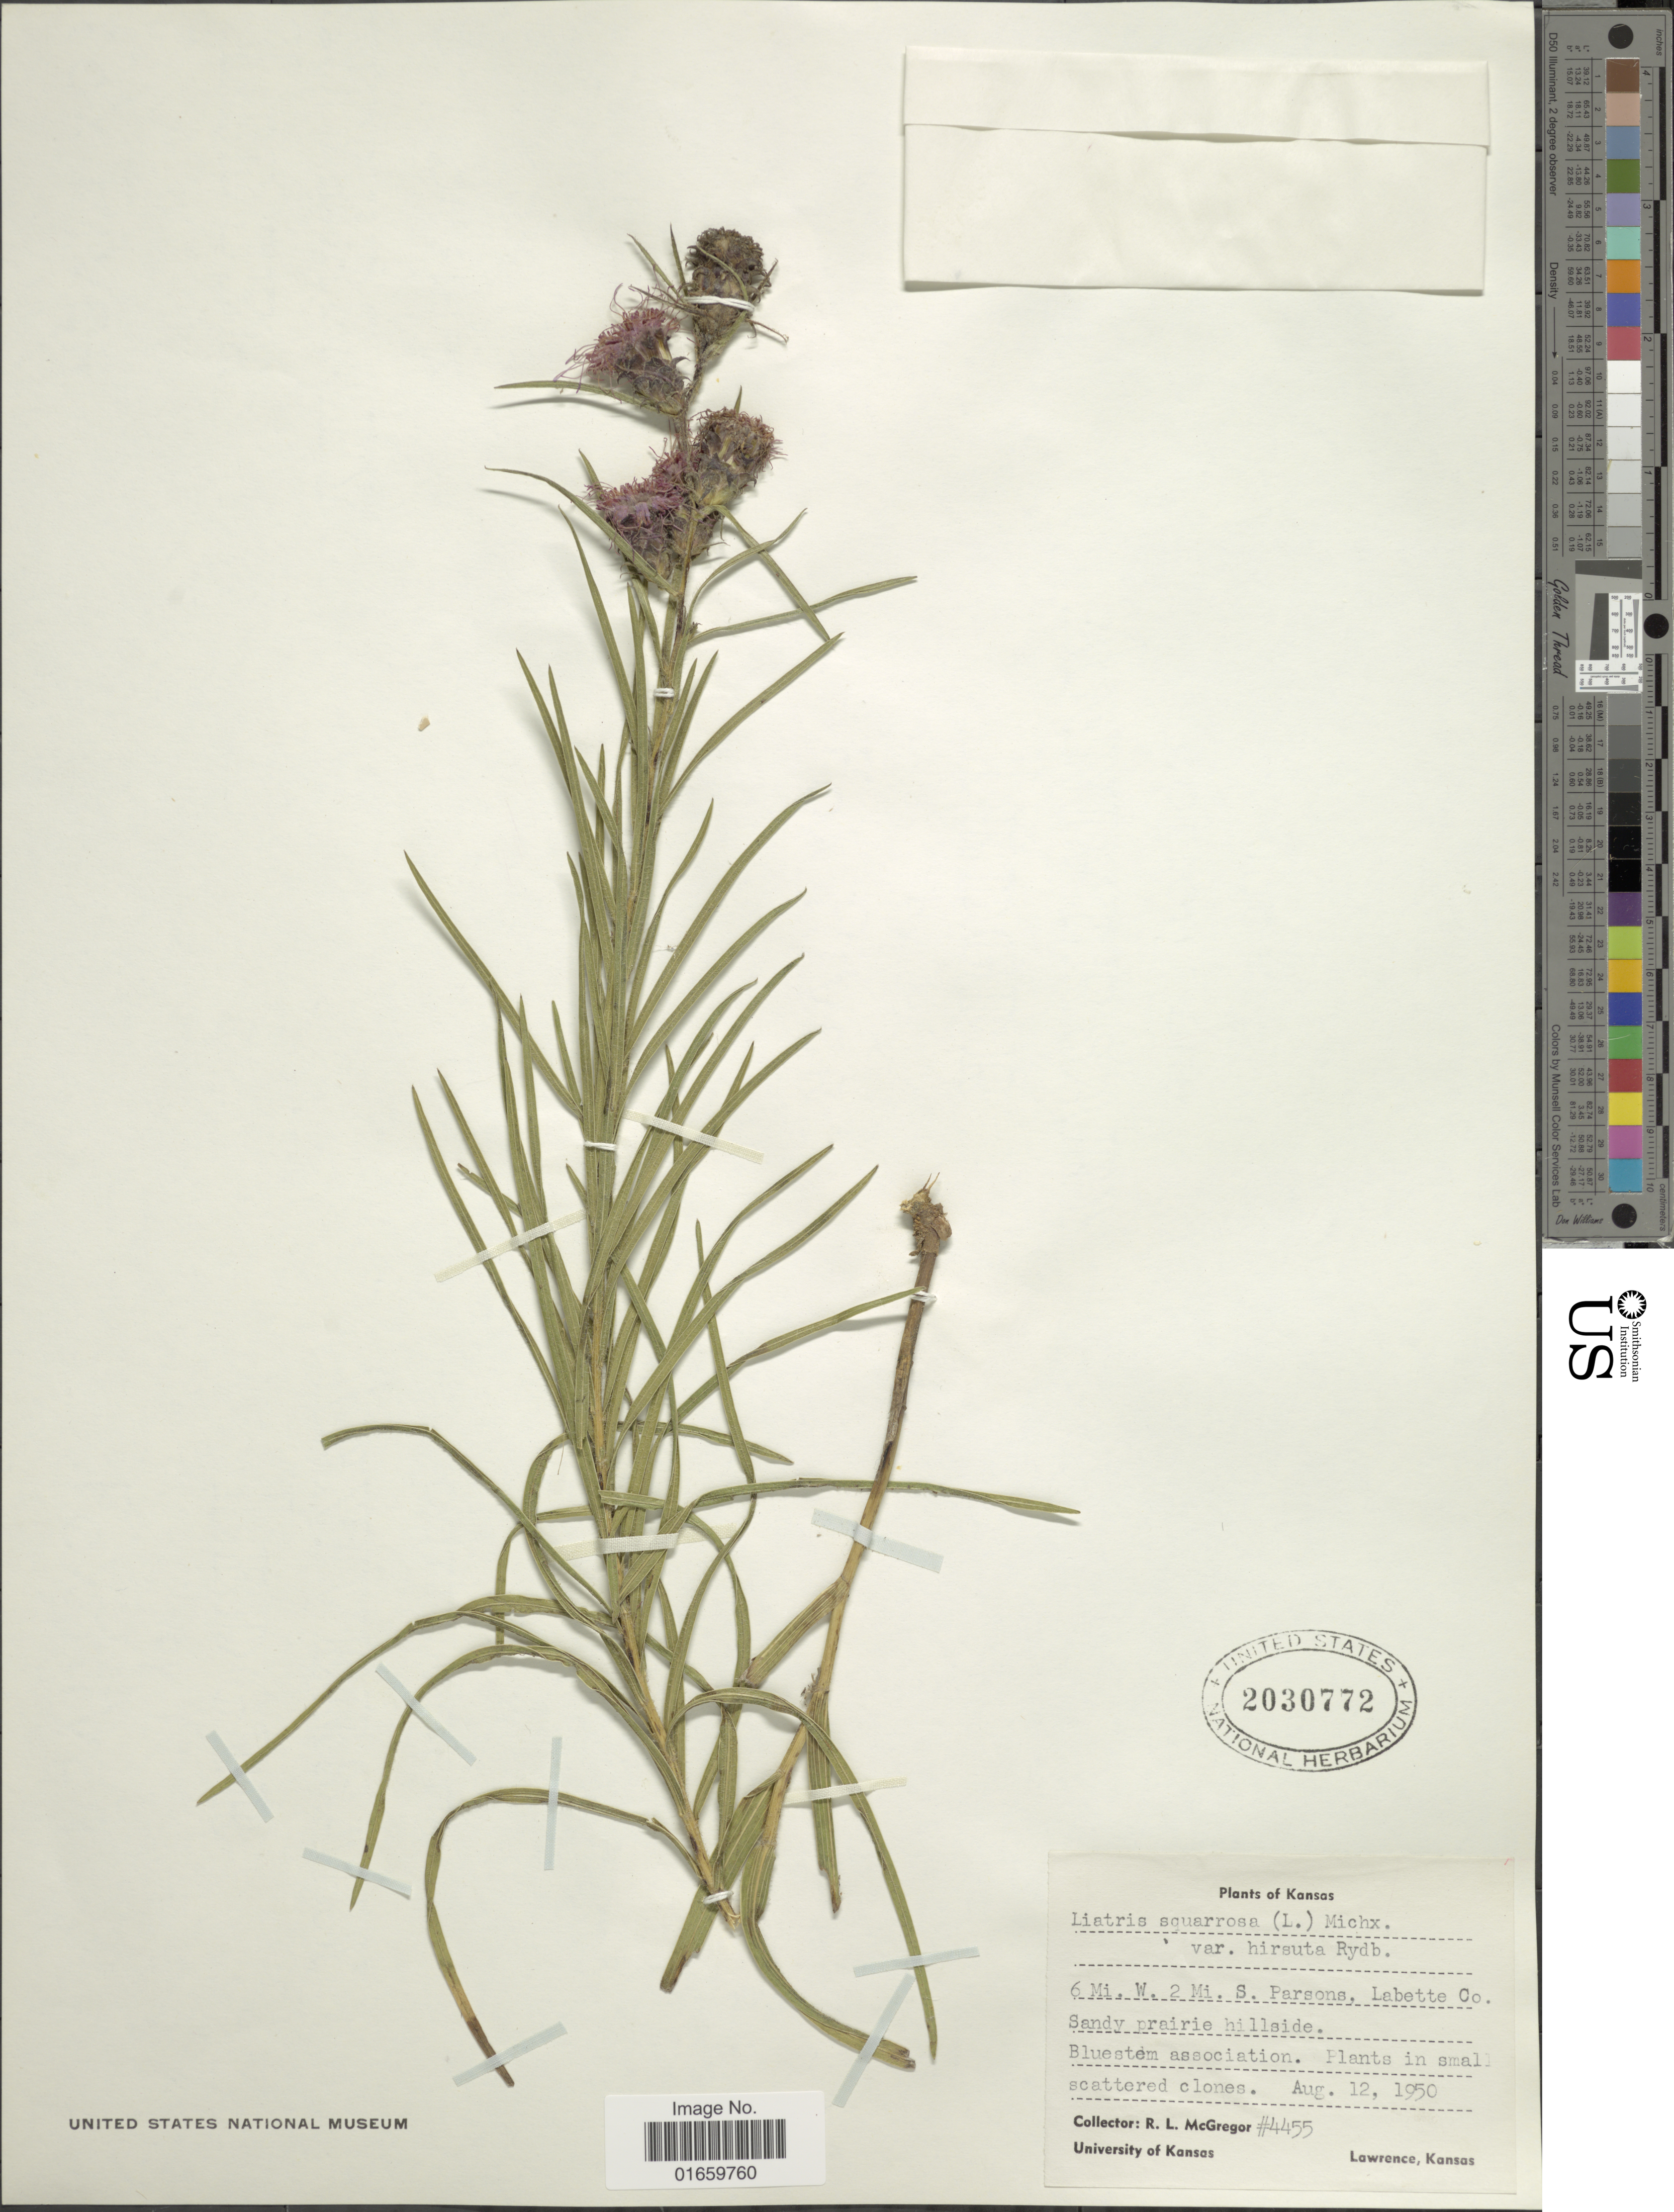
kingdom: Plantae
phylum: Tracheophyta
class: Magnoliopsida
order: Asterales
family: Asteraceae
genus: Liatris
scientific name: Liatris squarrosa var. hirsuta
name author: Rydb.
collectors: R. McGregor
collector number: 4455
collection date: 1950-08-12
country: United States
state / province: Kansas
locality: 6 mi. W. 2 Mi. S. Parsons, Labette Co.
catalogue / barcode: US 2030772